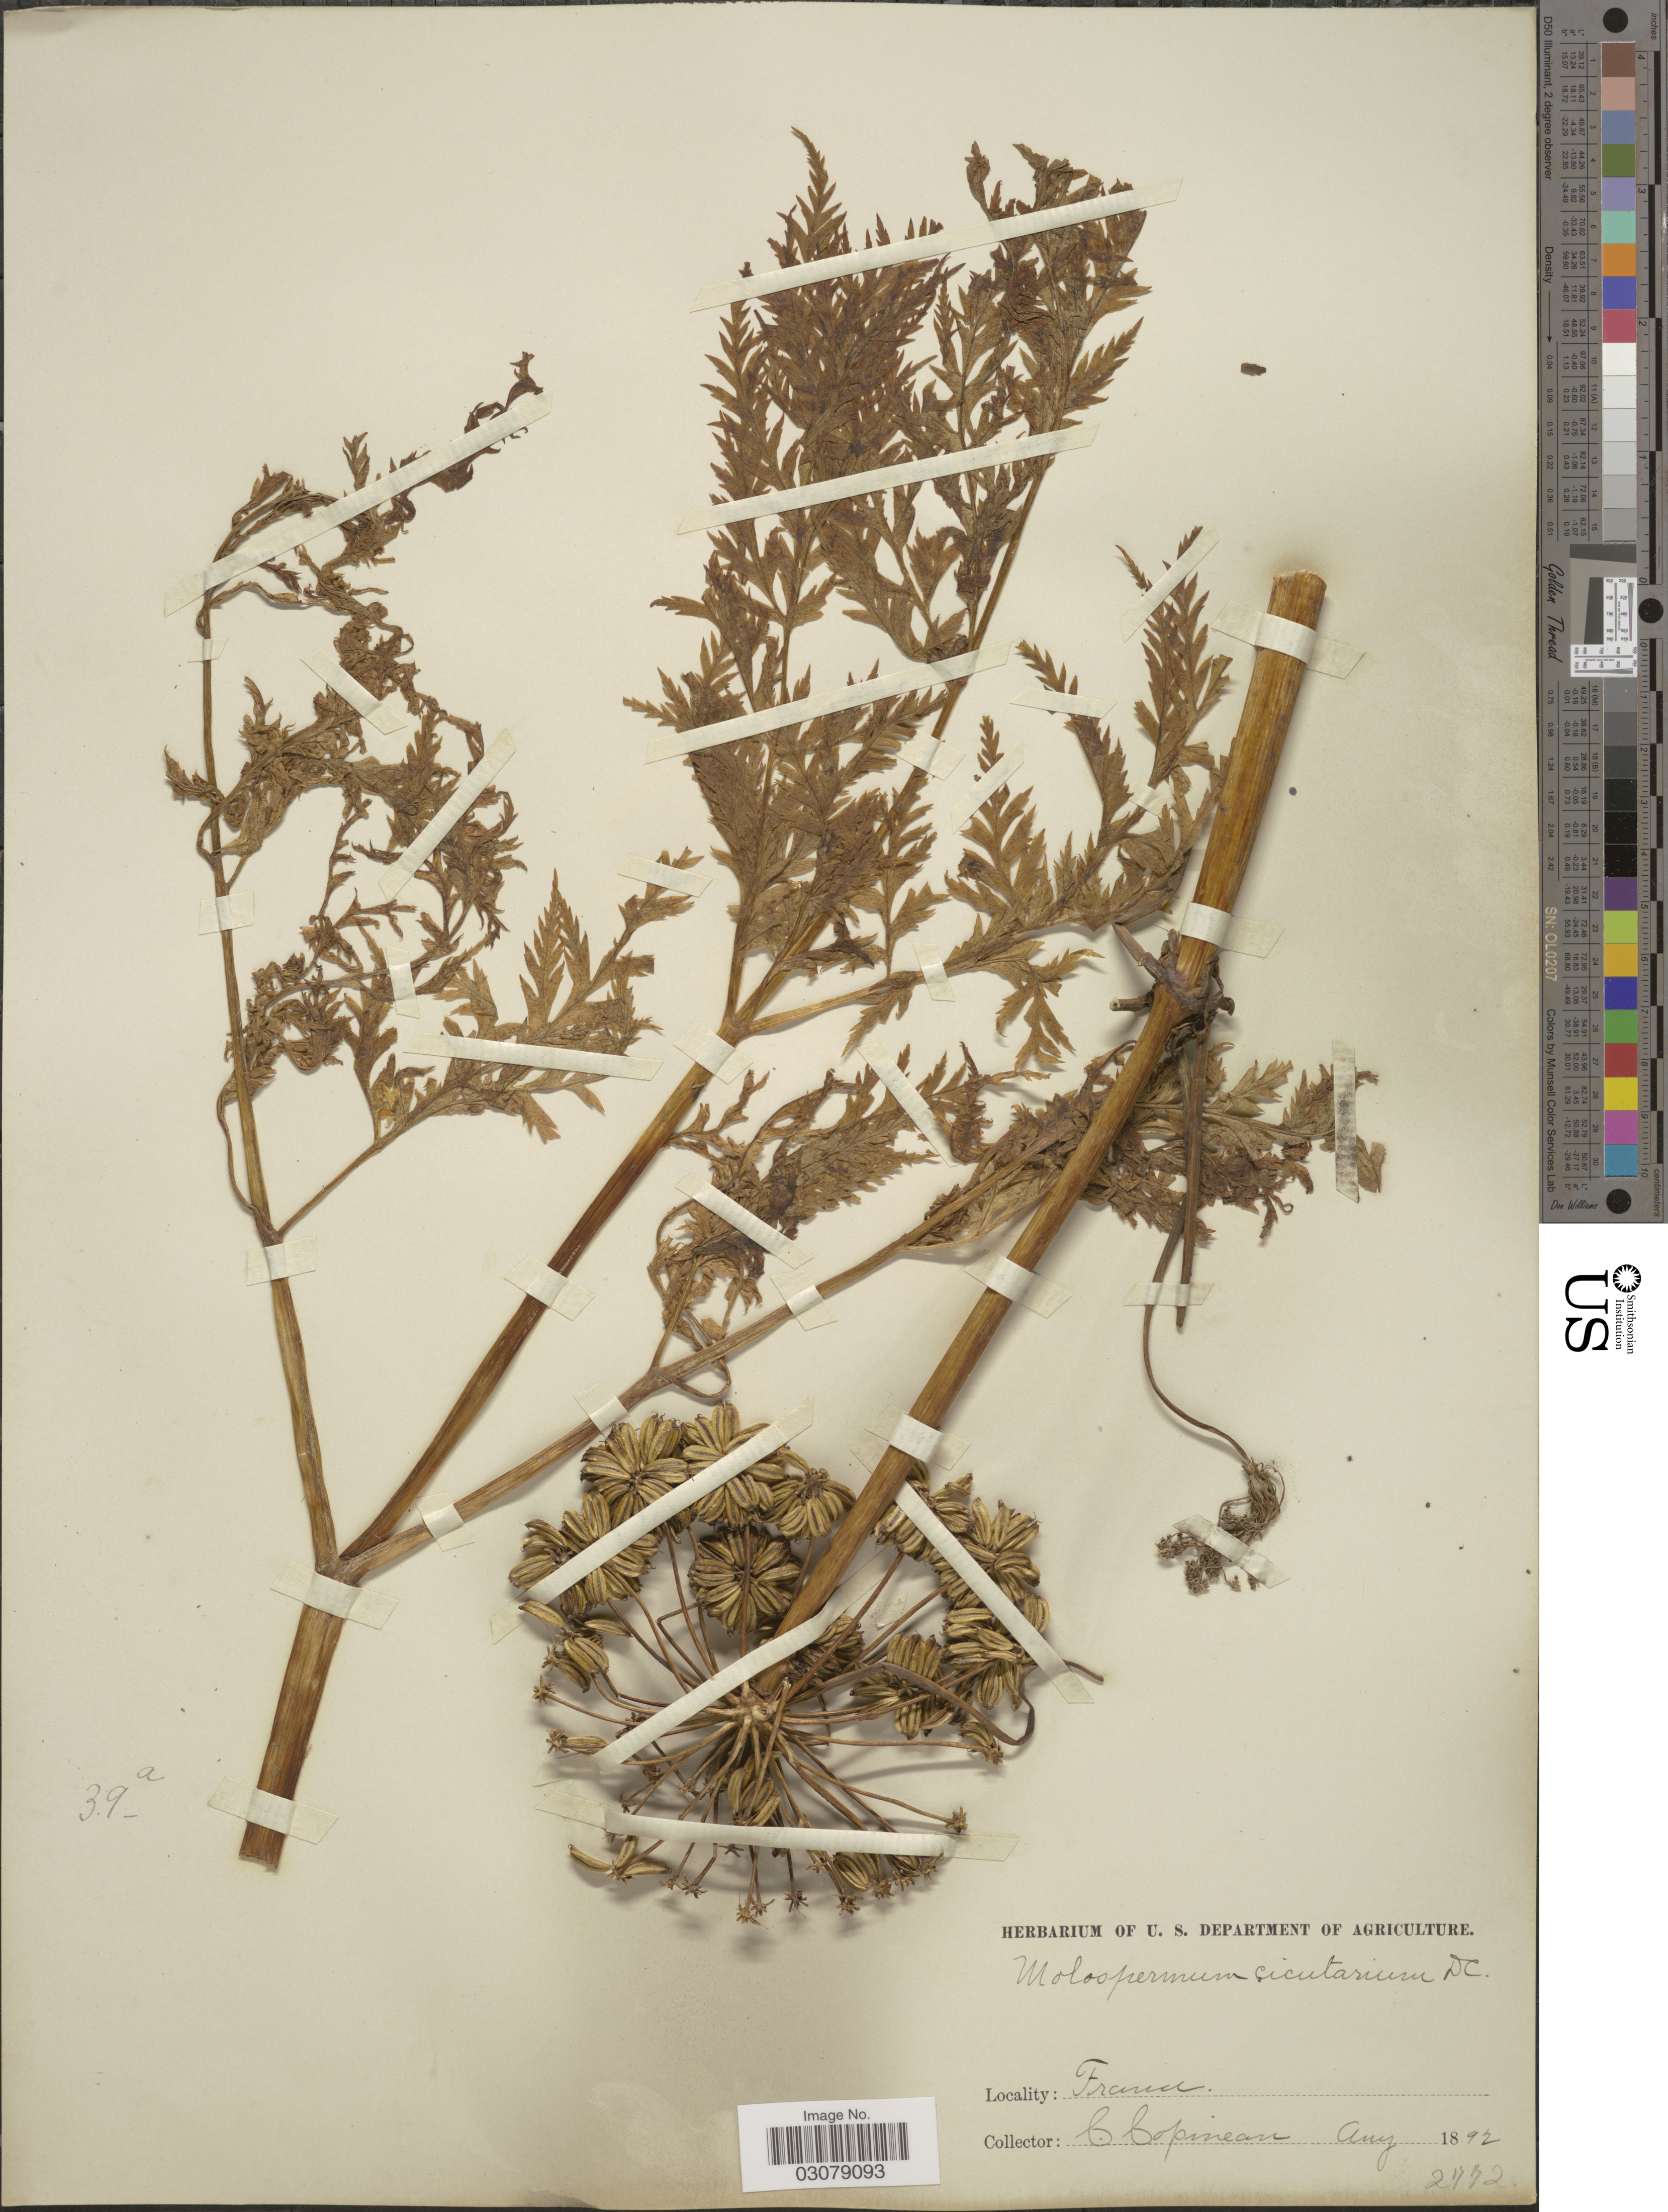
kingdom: Plantae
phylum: Tracheophyta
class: Magnoliopsida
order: Apiales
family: Apiaceae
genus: Molopospermum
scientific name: Molopospermum cicutarium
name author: (Lam.) DC.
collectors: C. Copineau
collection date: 1892-08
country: France